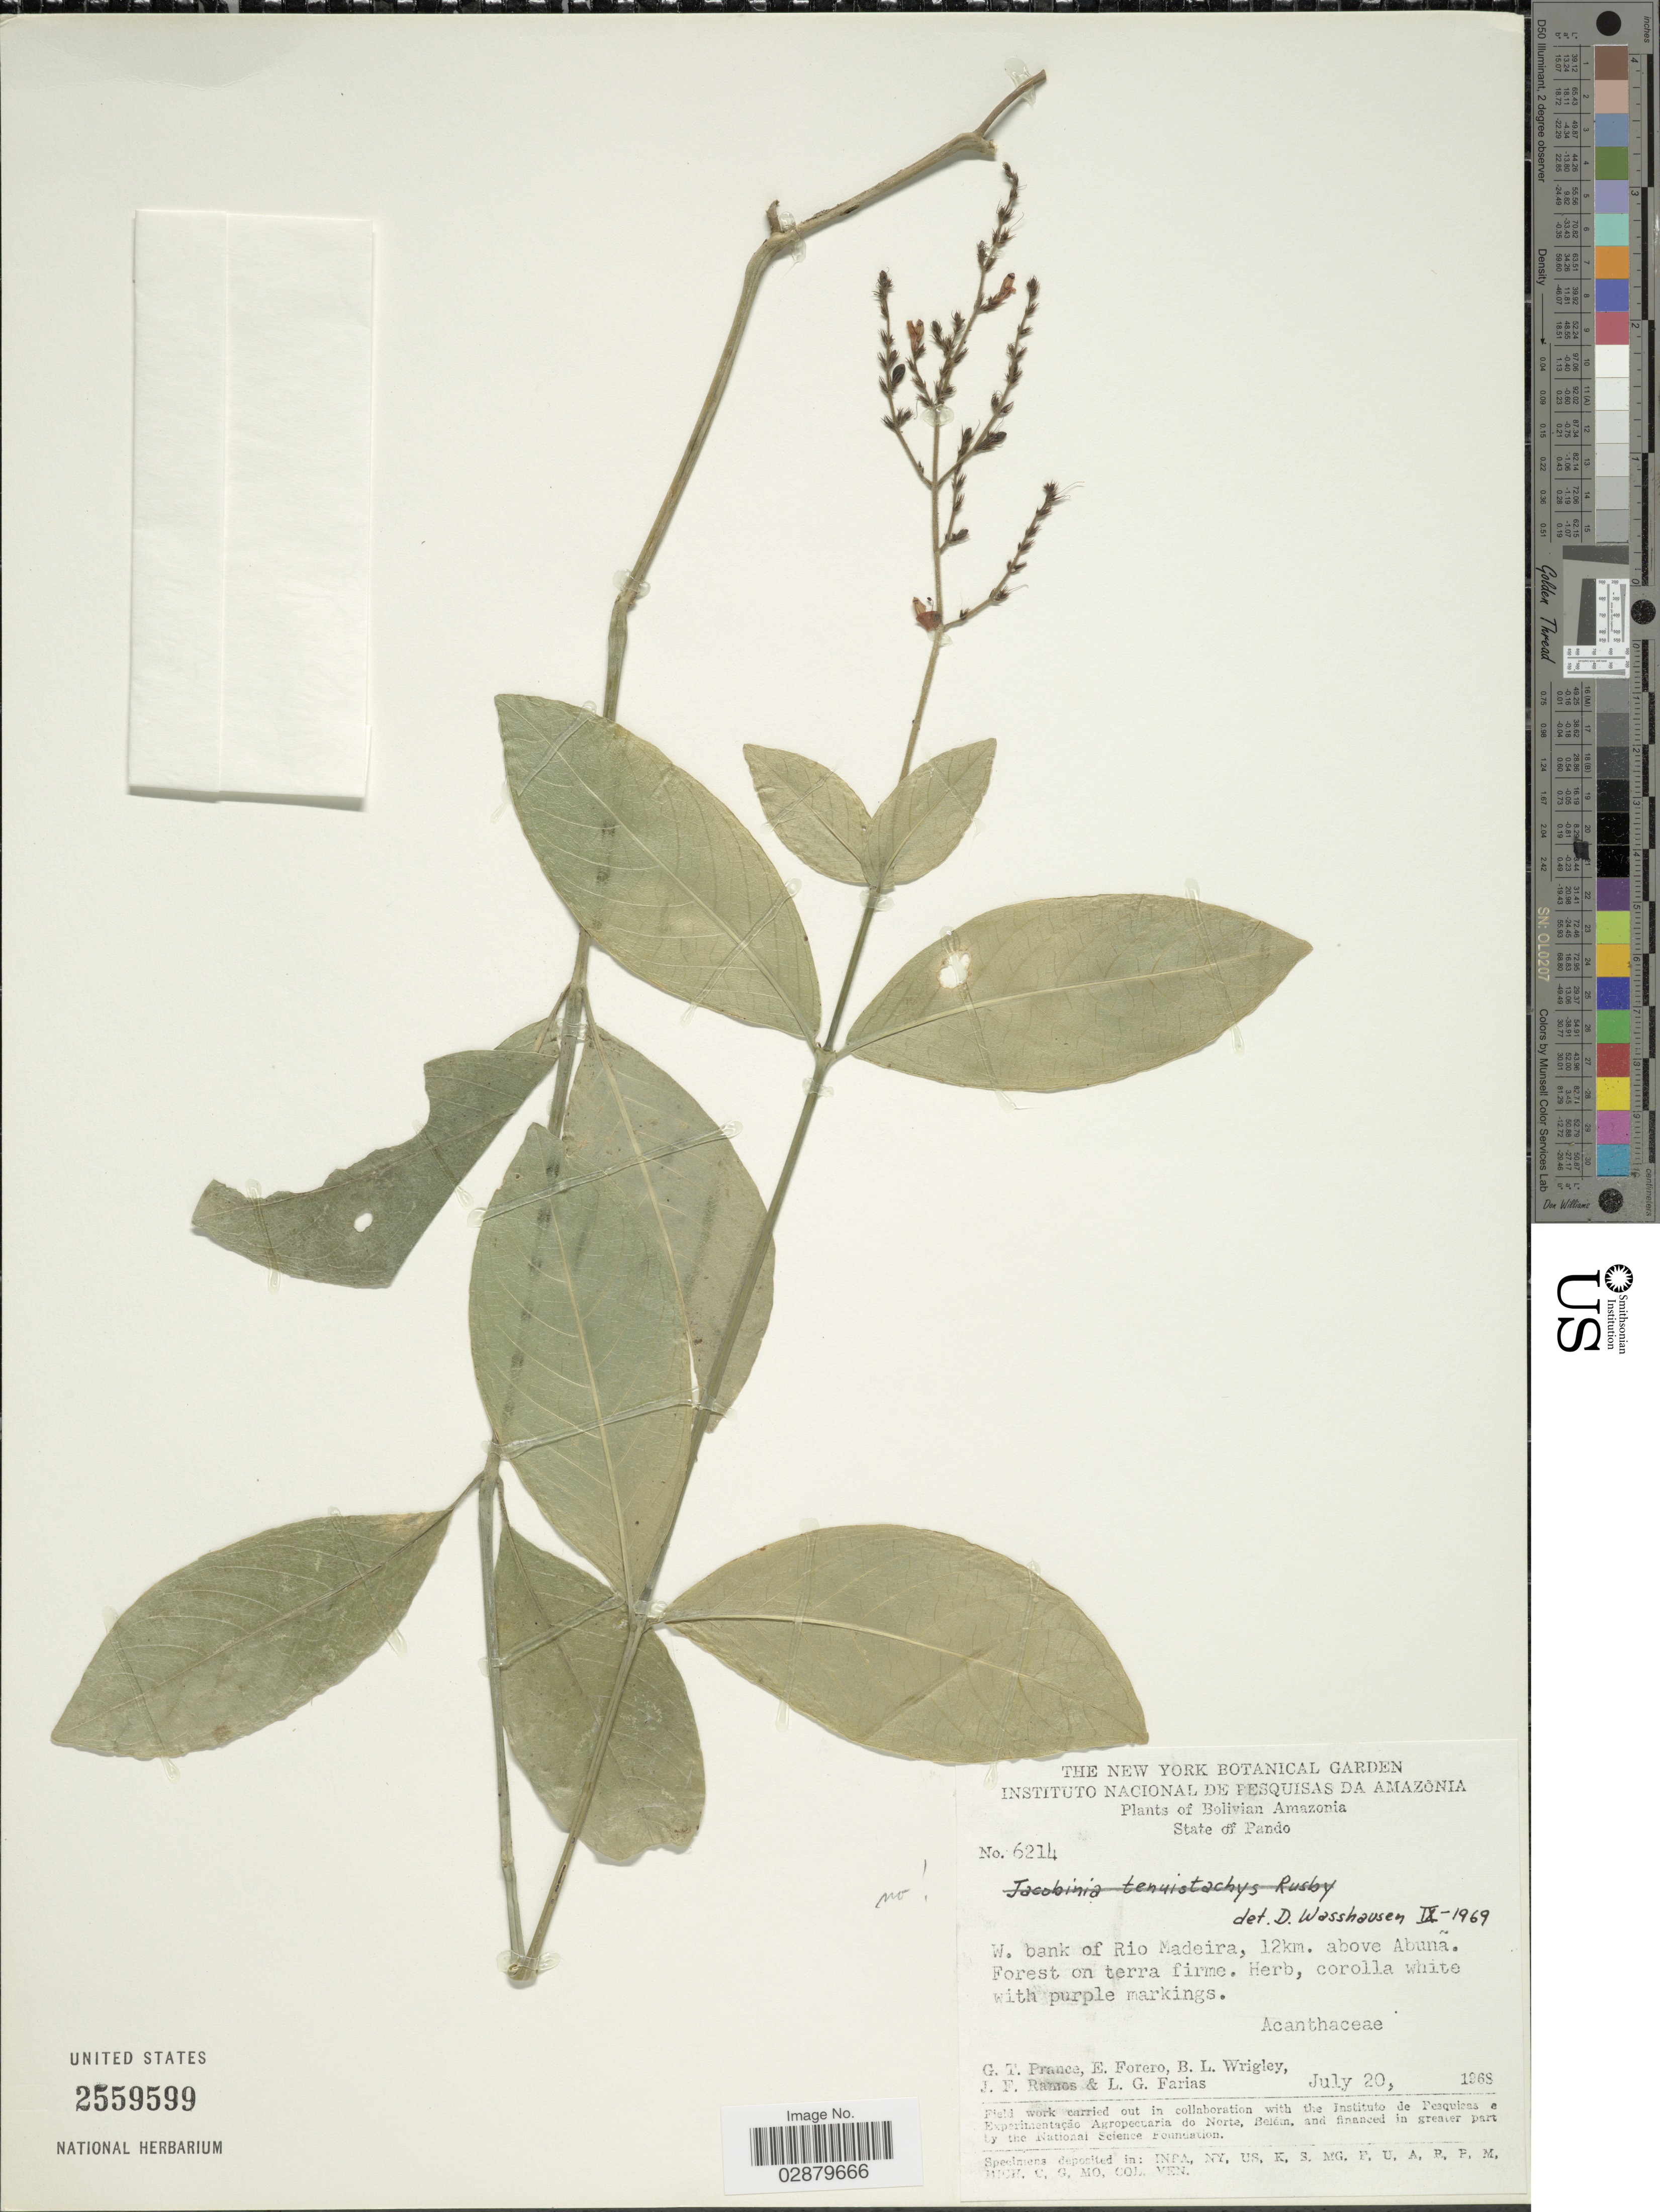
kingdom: Plantae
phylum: Tracheophyta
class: Magnoliopsida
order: Lamiales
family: Acanthaceae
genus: Justicia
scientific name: Justicia lineolata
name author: Ruiz & Pav.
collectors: G. T. Prance, E. Forero, B. L. Wrigley, J. F. Ramos & L. G. Farias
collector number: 6214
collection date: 1968-07-20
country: Bolivia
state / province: Pando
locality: Bolivian Amazonia. W. bank of Rio Madeira, 12 km. above Abunã.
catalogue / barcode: US 2559599